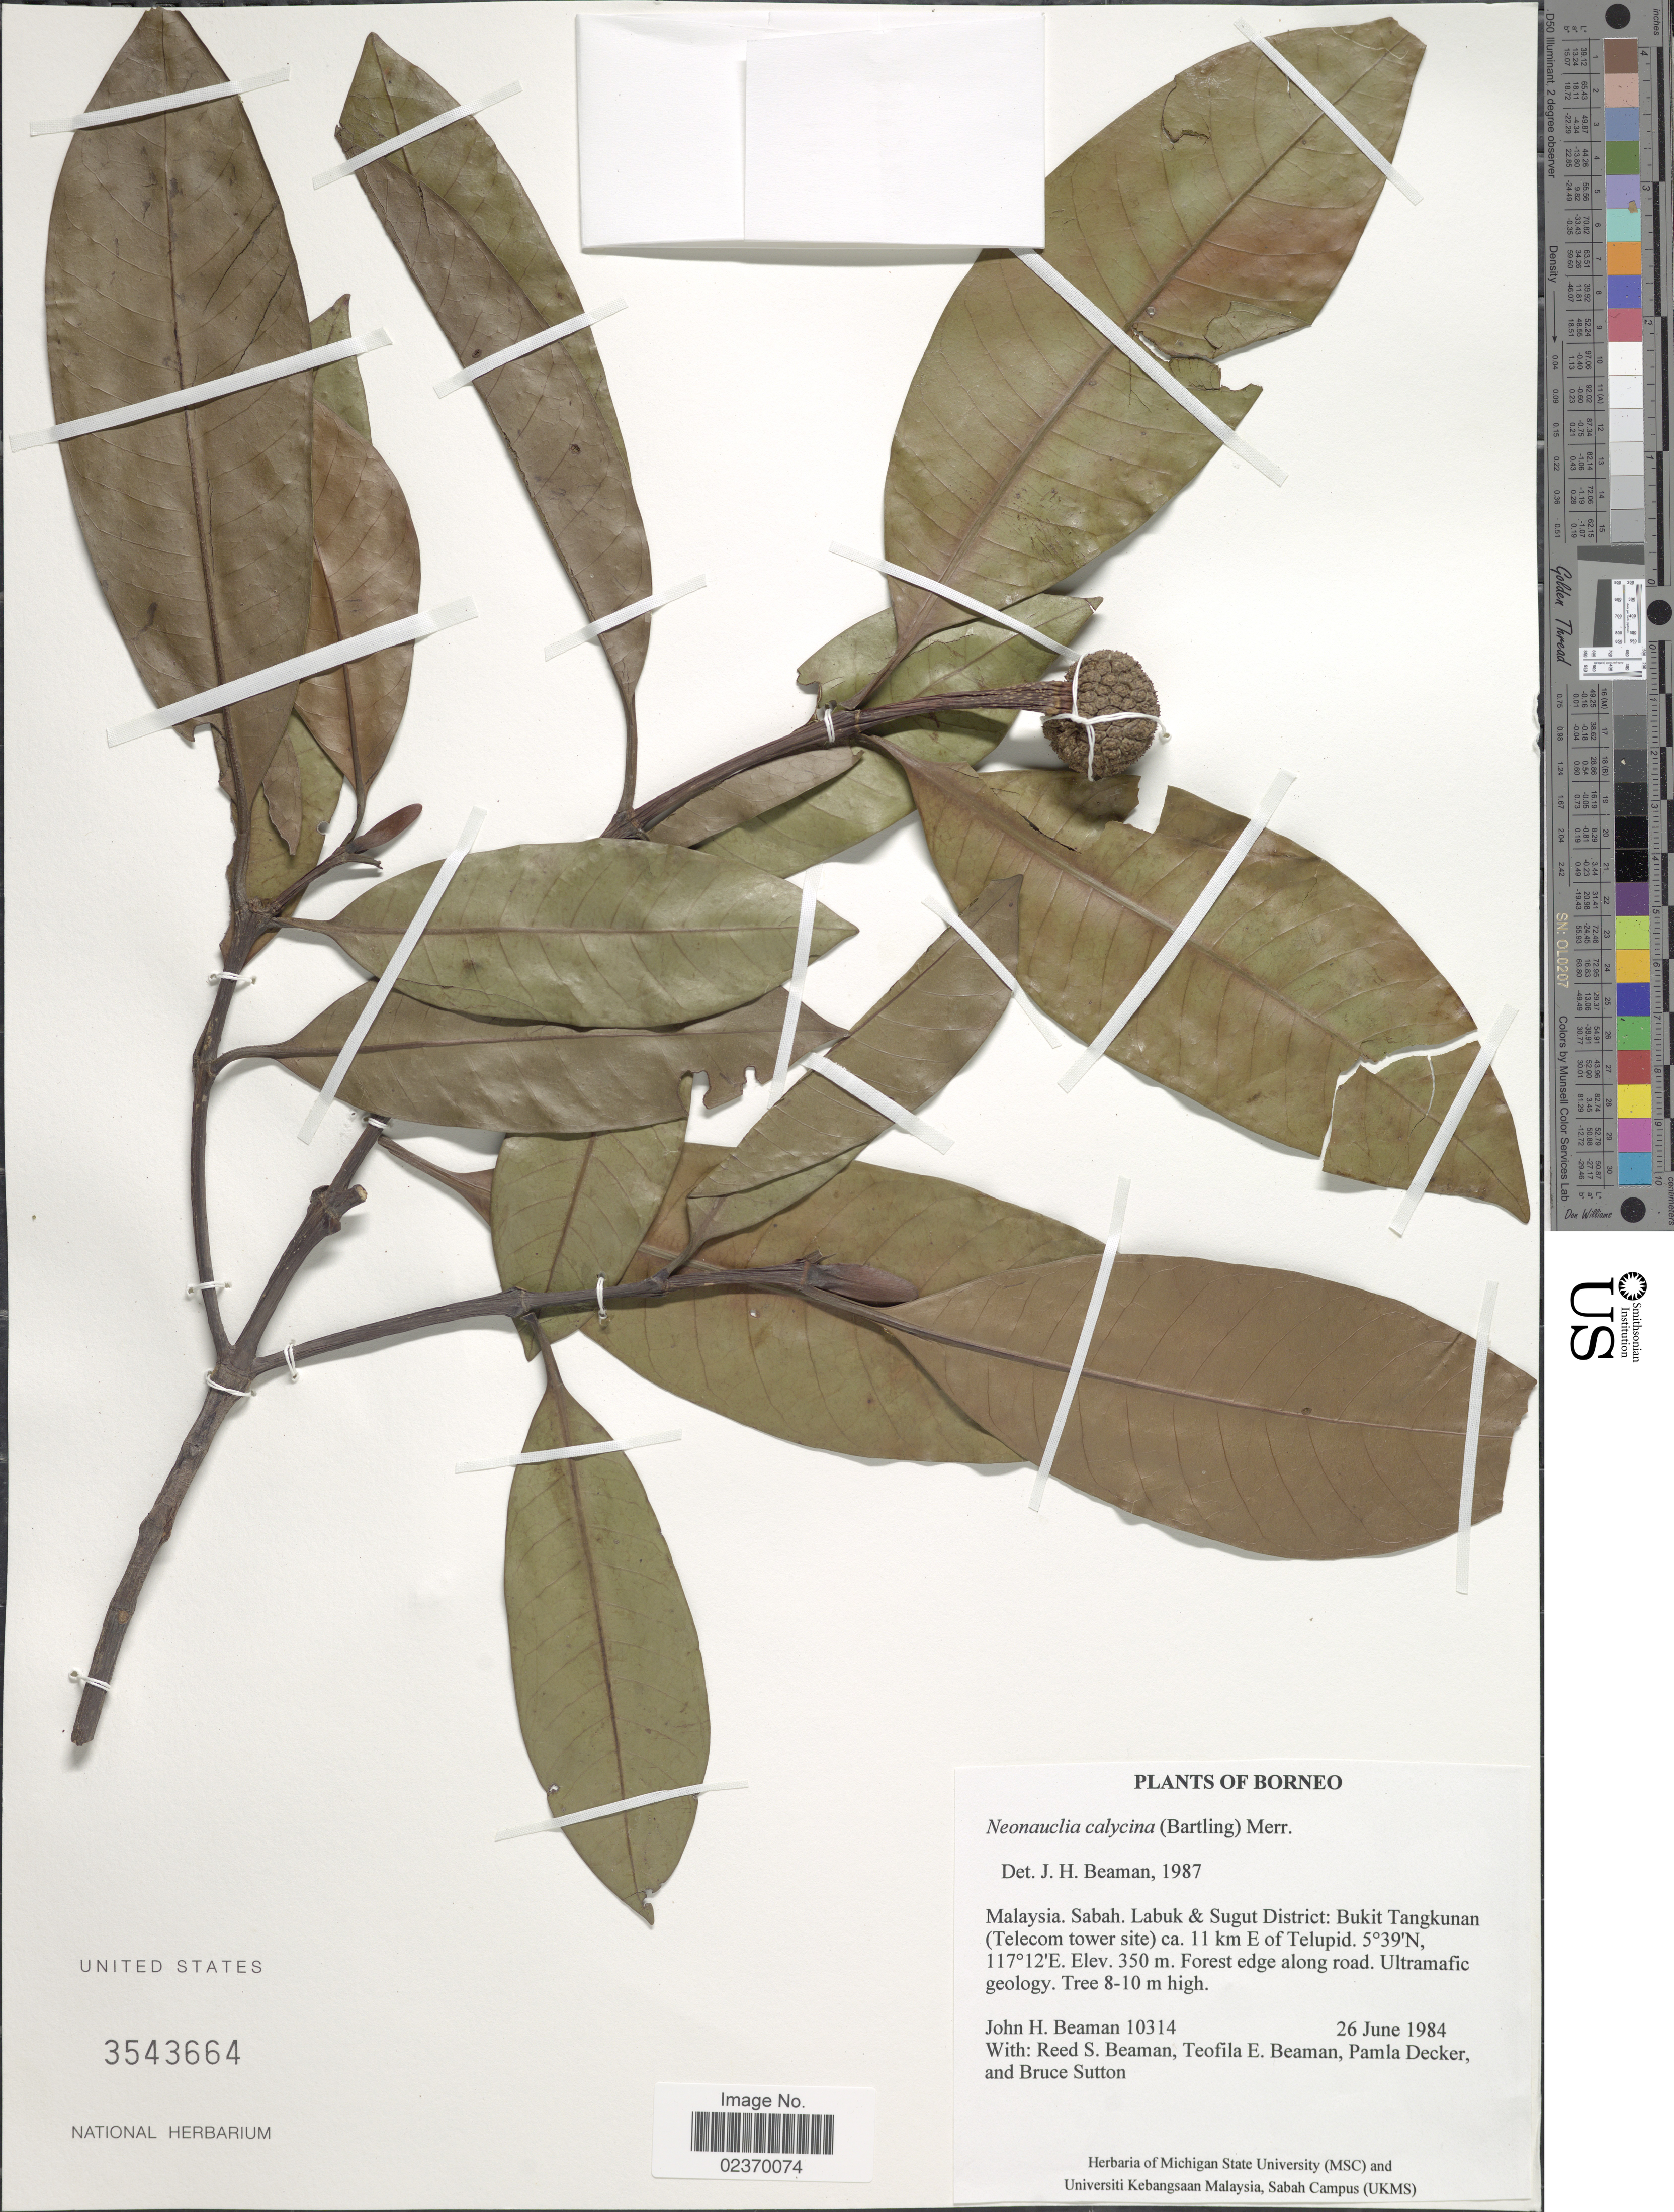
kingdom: Plantae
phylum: Tracheophyta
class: Magnoliopsida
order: Gentianales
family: Rubiaceae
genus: Neonauclea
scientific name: Neonauclea calycina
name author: (Bartl. ex DC.) Merr.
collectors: J. H. Beaman, R. S. Beaman, T. E. Beaman, P. Decker & B. Sutton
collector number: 10314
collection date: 1984-06-26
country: Malaysia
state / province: Sabah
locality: Labuk & Sugut District: Bukit Tangkunan (Telecom tower site) ca. 11 km E of Telupid. Forest along road, Borneo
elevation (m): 350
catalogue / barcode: US 3543664